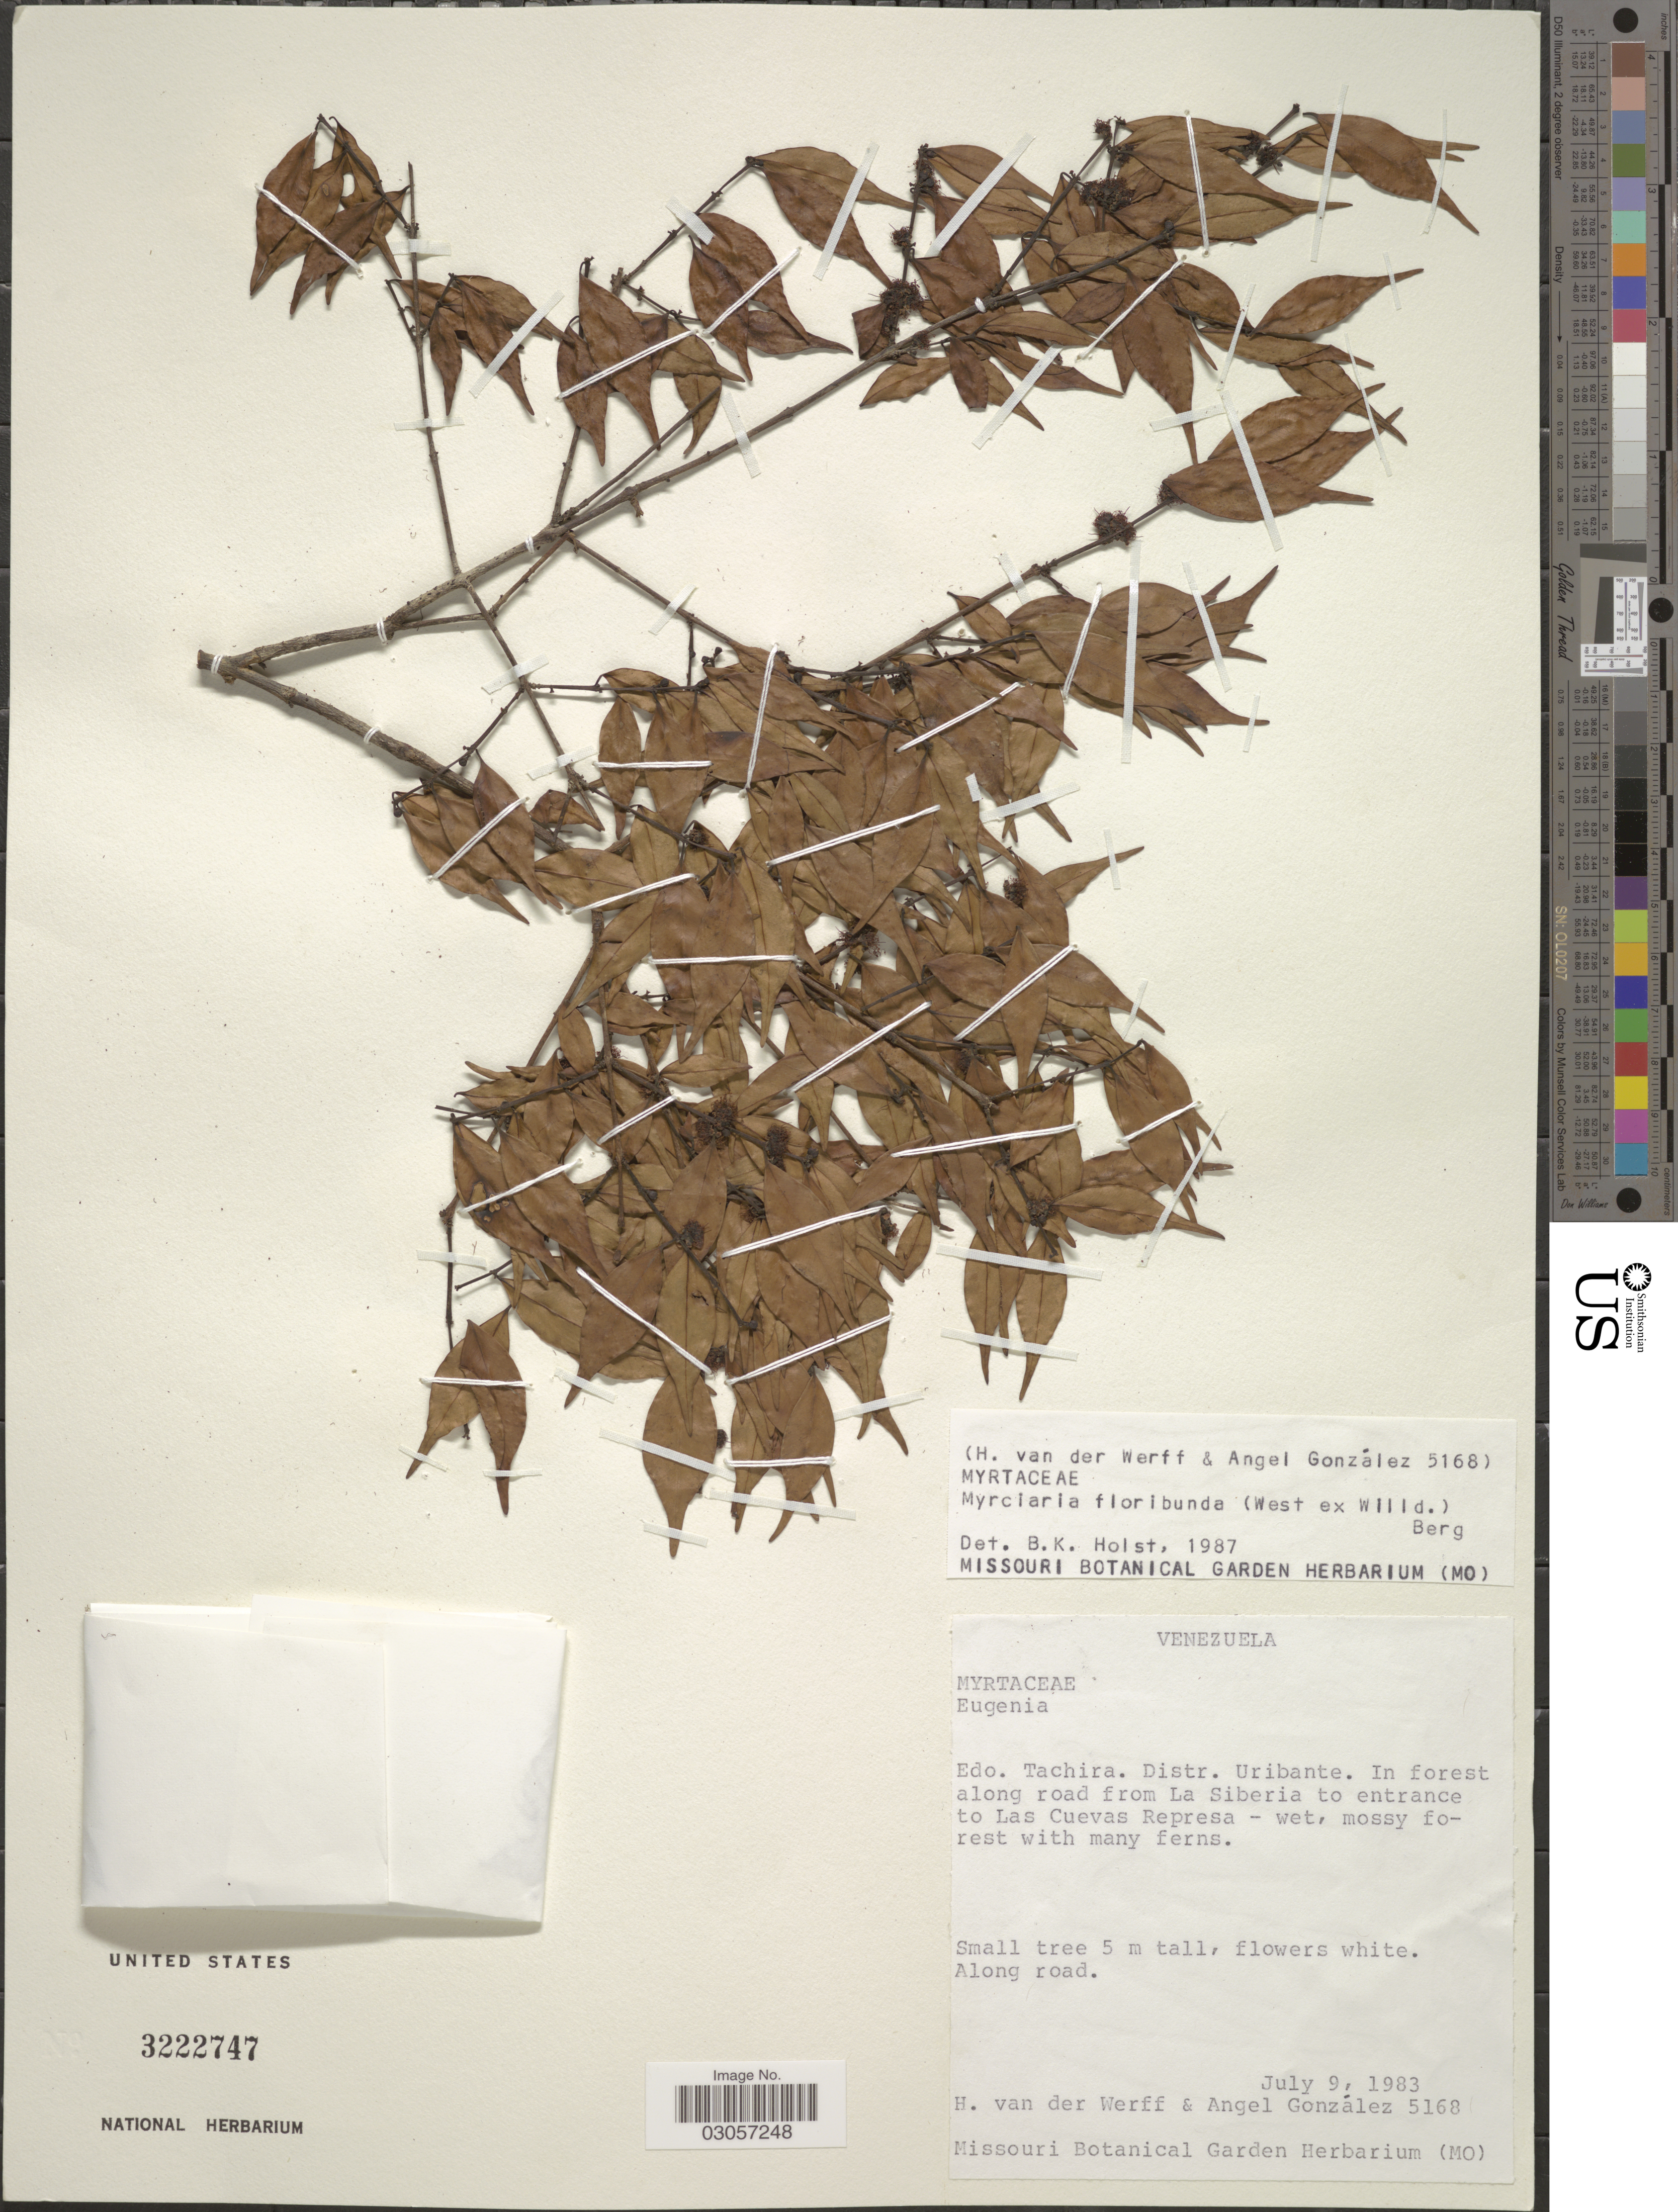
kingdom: Plantae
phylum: Tracheophyta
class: Magnoliopsida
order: Myrtales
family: Myrtaceae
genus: Myrciaria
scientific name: Myrciaria floribunda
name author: (H. West ex Willd.) O. Berg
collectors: H. van der Werff & A. C. González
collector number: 5168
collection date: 1983-07-09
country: Venezuela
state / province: Tachira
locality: Distr. Uribante, In forest along road from La Siberia to entrance to Las Cuevas Represa.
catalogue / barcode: US 3222747